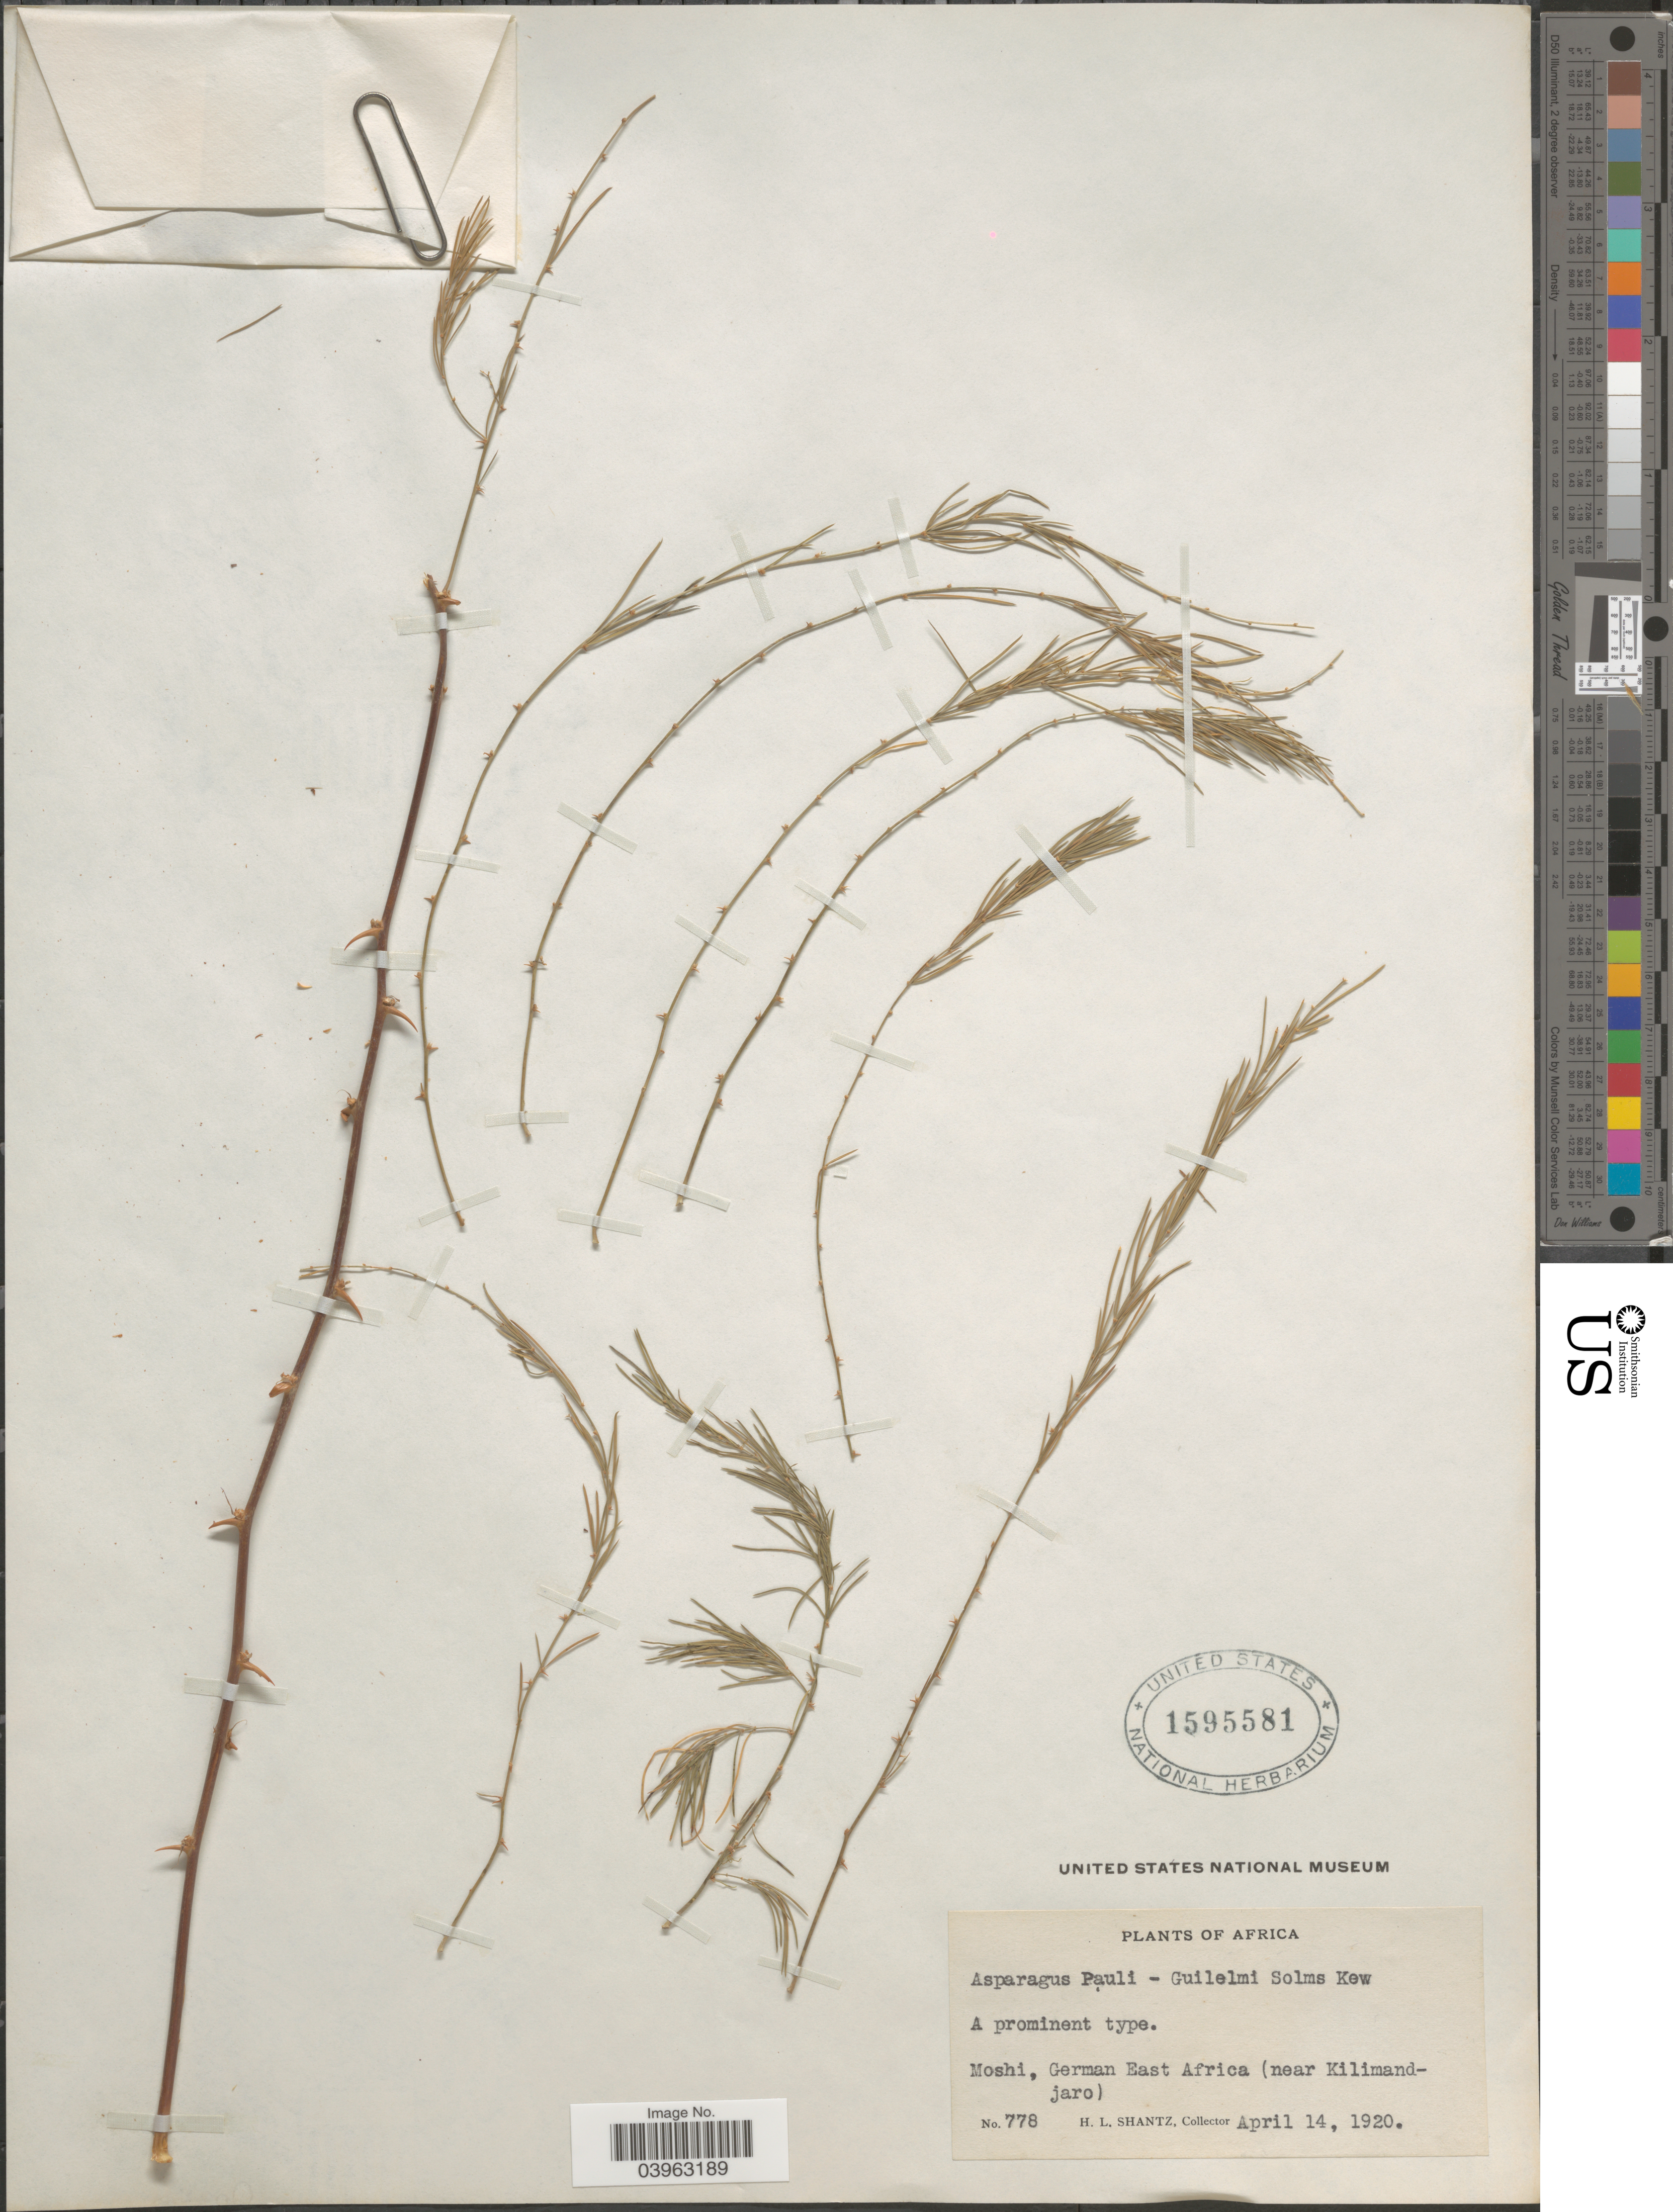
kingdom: Plantae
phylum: Tracheophyta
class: Liliopsida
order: Asparagales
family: Asparagaceae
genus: Asparagus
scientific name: Asparagus pauli-guilelmii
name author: Solms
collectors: H. Shantz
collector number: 778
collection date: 1920-04-14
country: Tanzania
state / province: Kilimanjaro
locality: Moshi, German East Africa (near Kilimandjaro).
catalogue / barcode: US 1595581